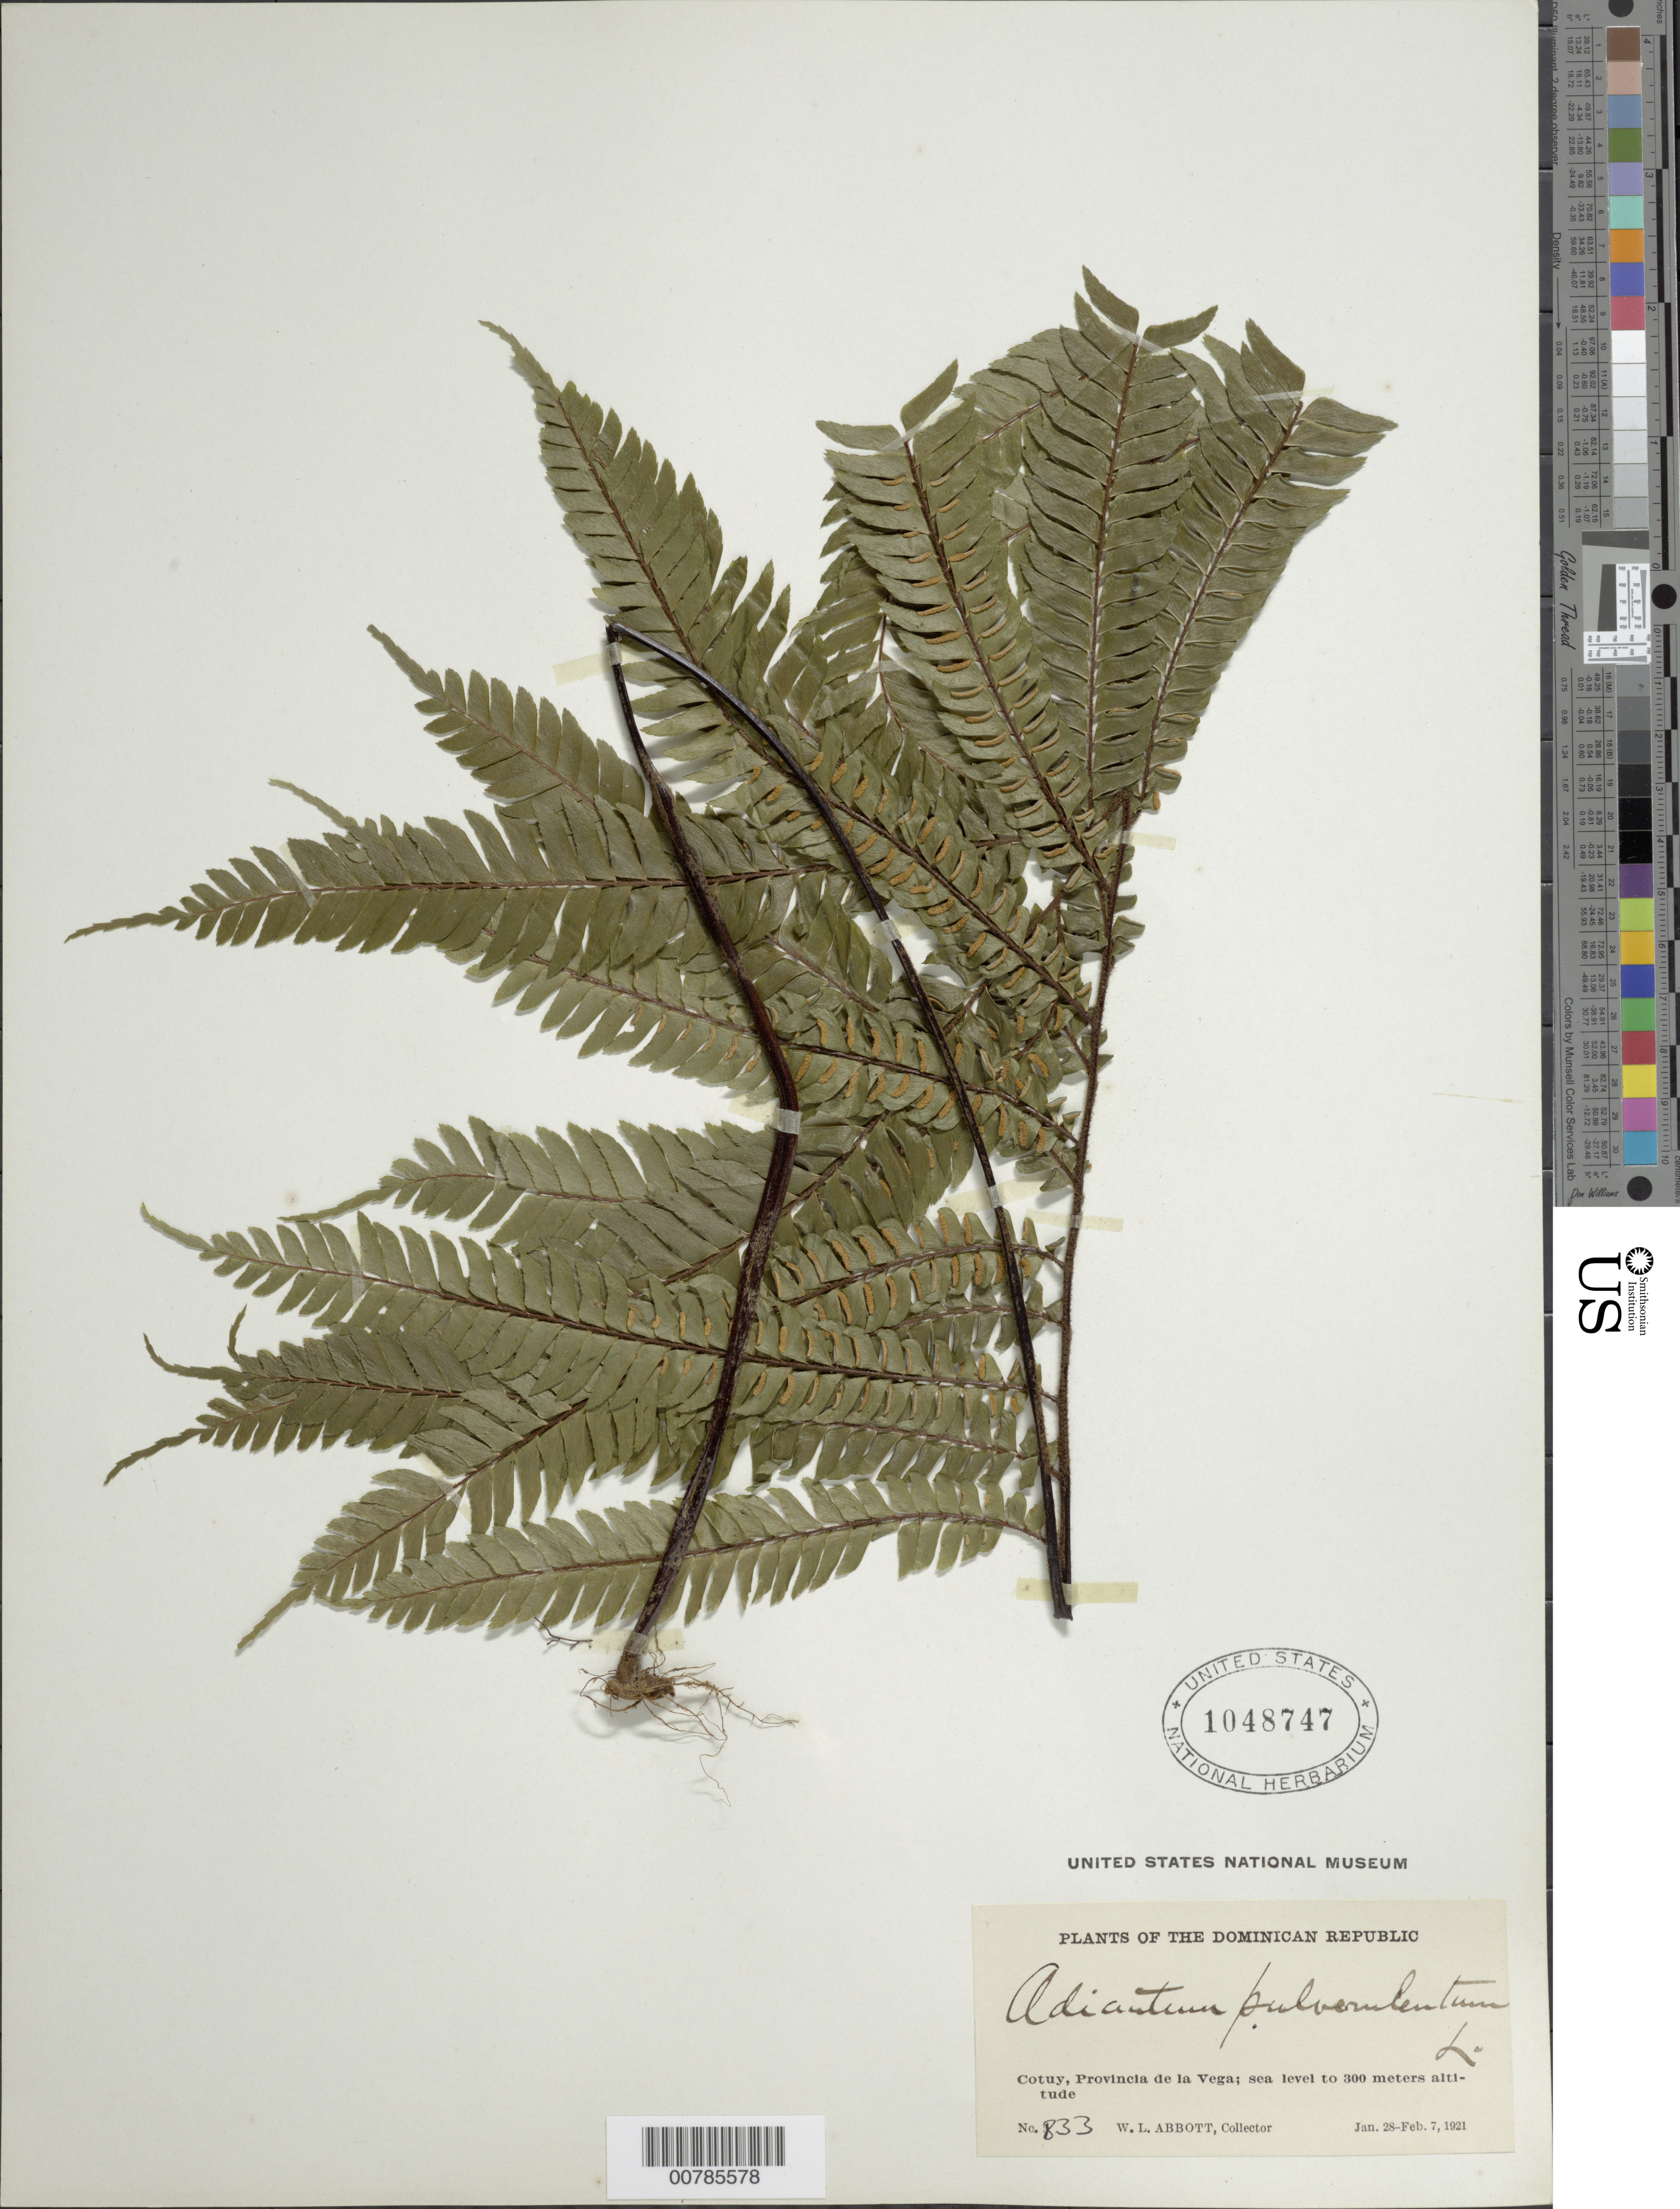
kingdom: Plantae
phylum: Tracheophyta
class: Polypodiopsida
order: Polypodiales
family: Pteridaceae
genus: Adiantum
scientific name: Adiantum pulverulentum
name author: L.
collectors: W. L. Abbott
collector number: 833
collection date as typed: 28 Feb 1910 07 Feb 1921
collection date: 1910-02-28/1921-02-07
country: Dominican Republic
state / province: La Vega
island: Hispaniola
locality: Cotuy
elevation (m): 0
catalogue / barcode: US 1048747